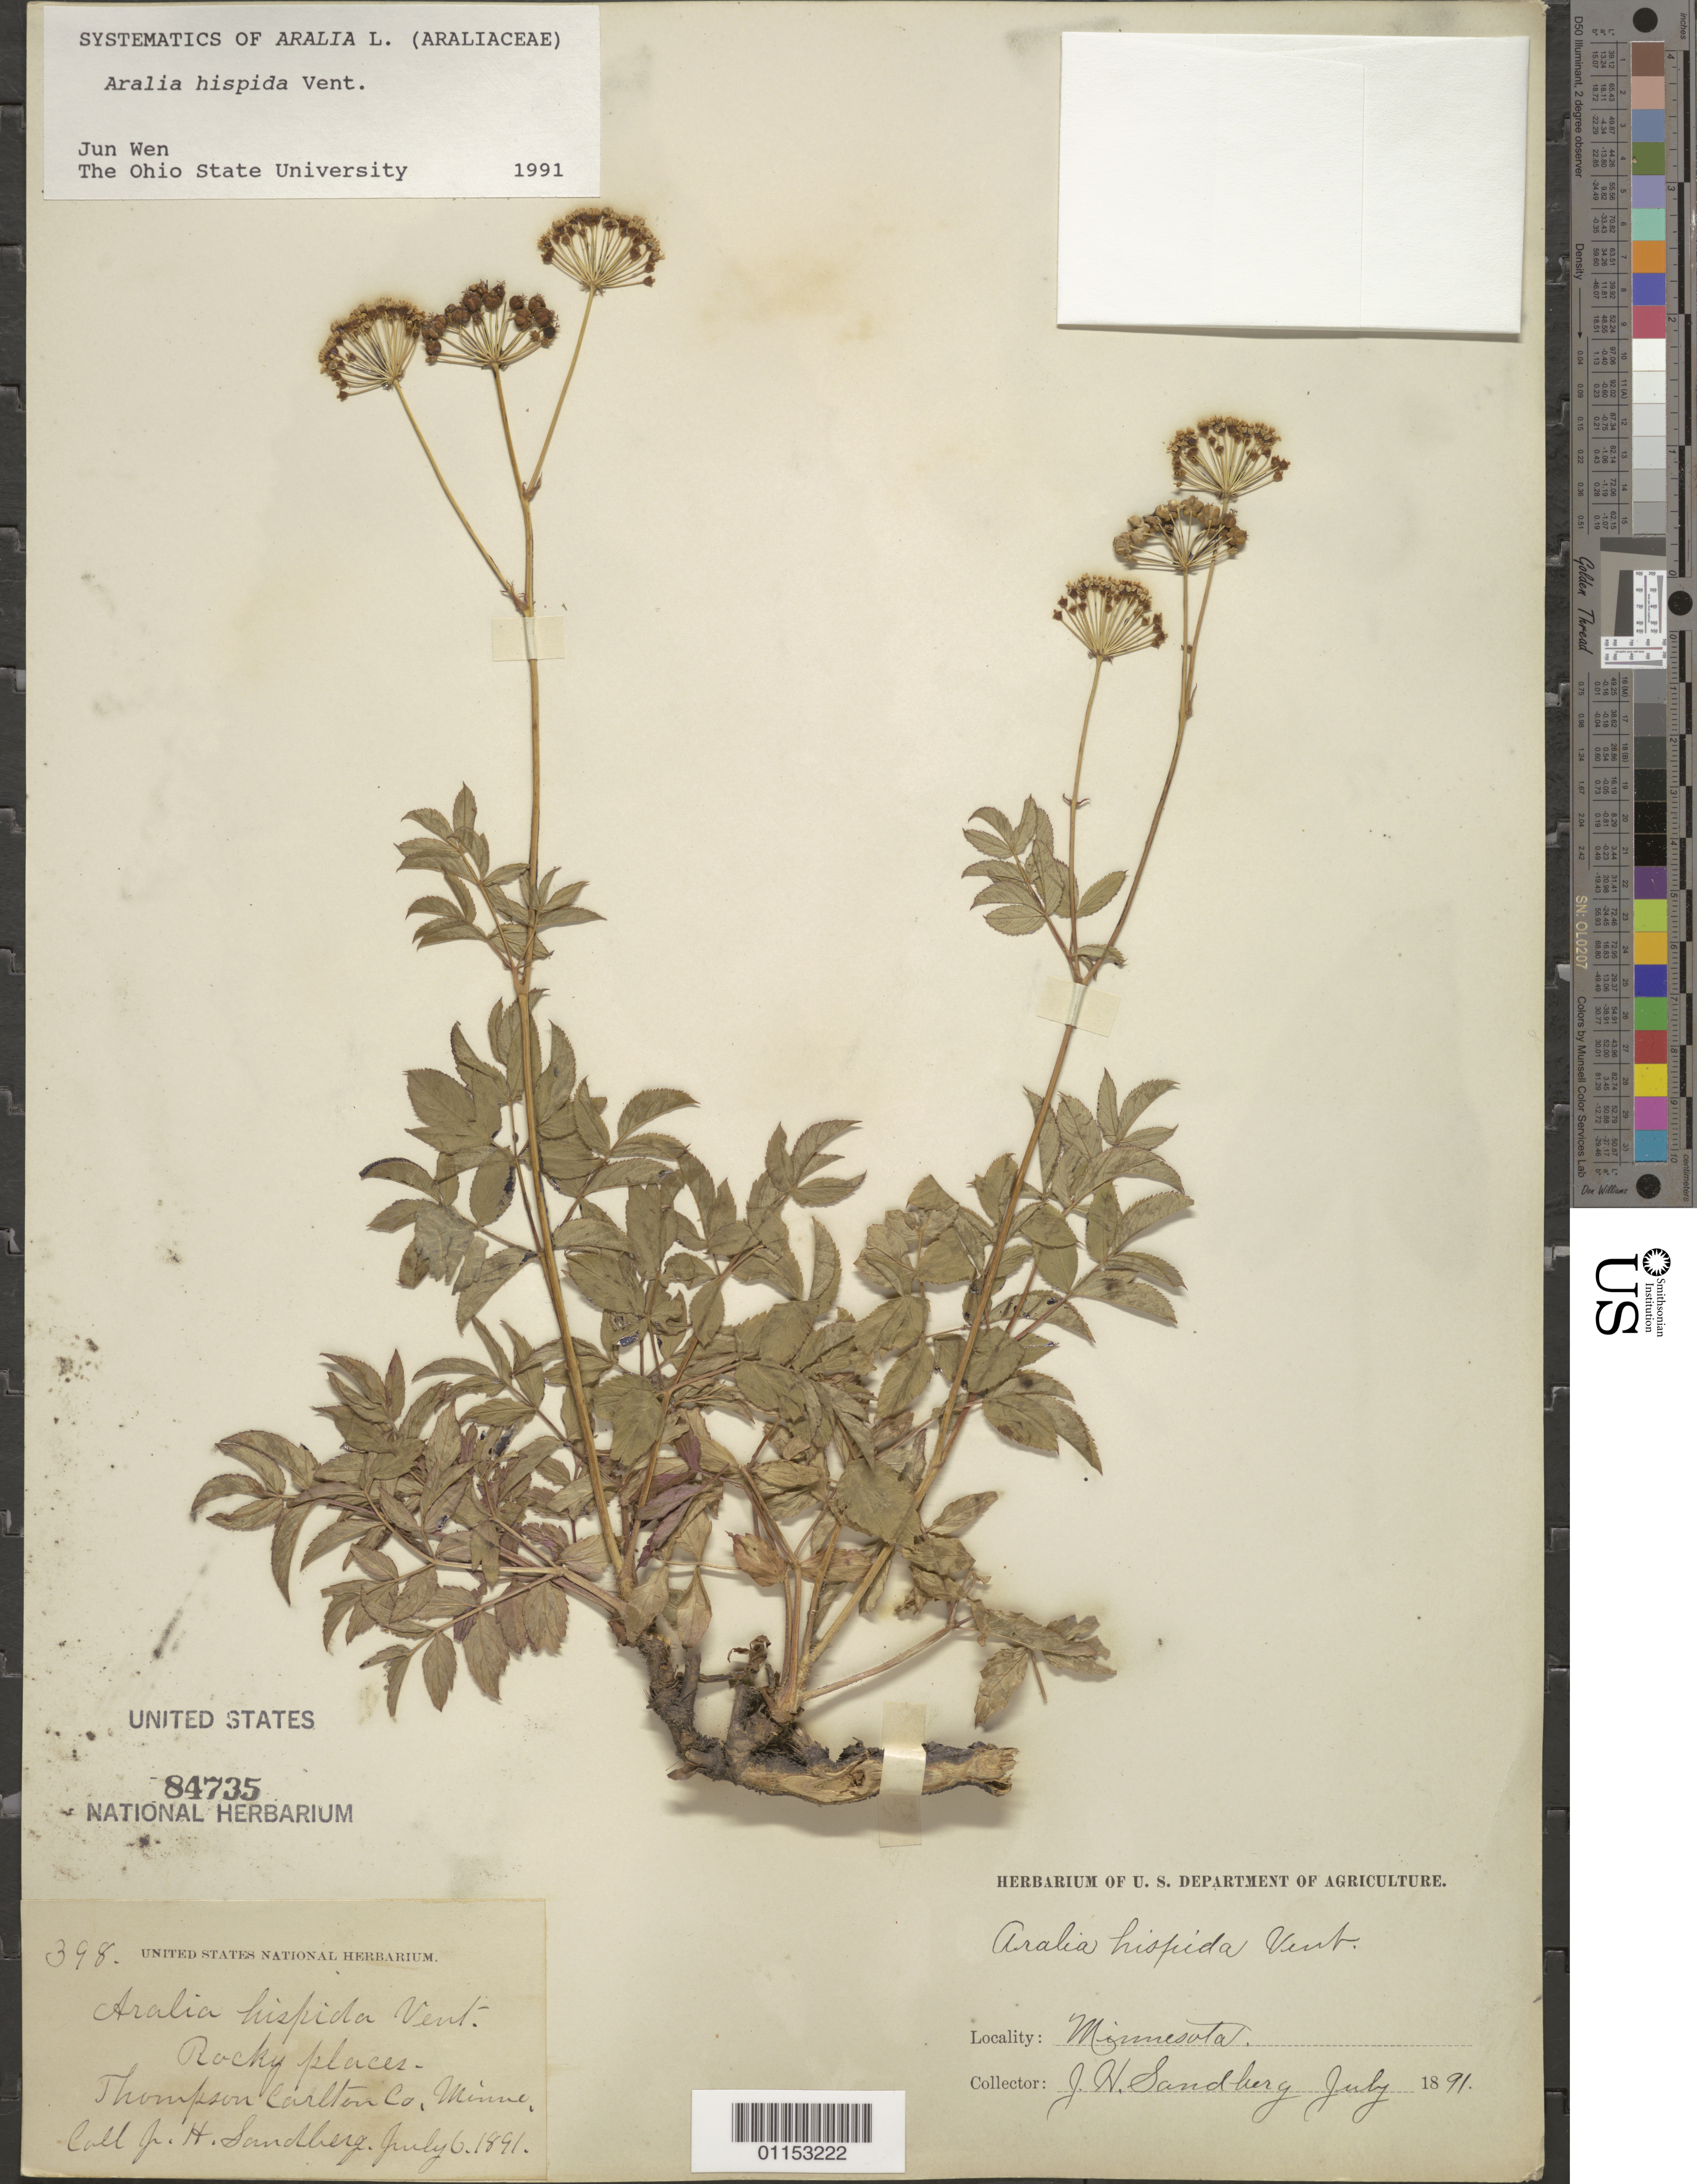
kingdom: Plantae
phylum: Tracheophyta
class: Magnoliopsida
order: Apiales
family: Araliaceae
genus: Aralia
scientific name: Aralia hispida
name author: Vent.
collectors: J. H. Sandberg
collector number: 398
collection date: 1891-07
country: United States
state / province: Minnesota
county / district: Carlton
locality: Thompson.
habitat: Rocky places.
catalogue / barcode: US 84735